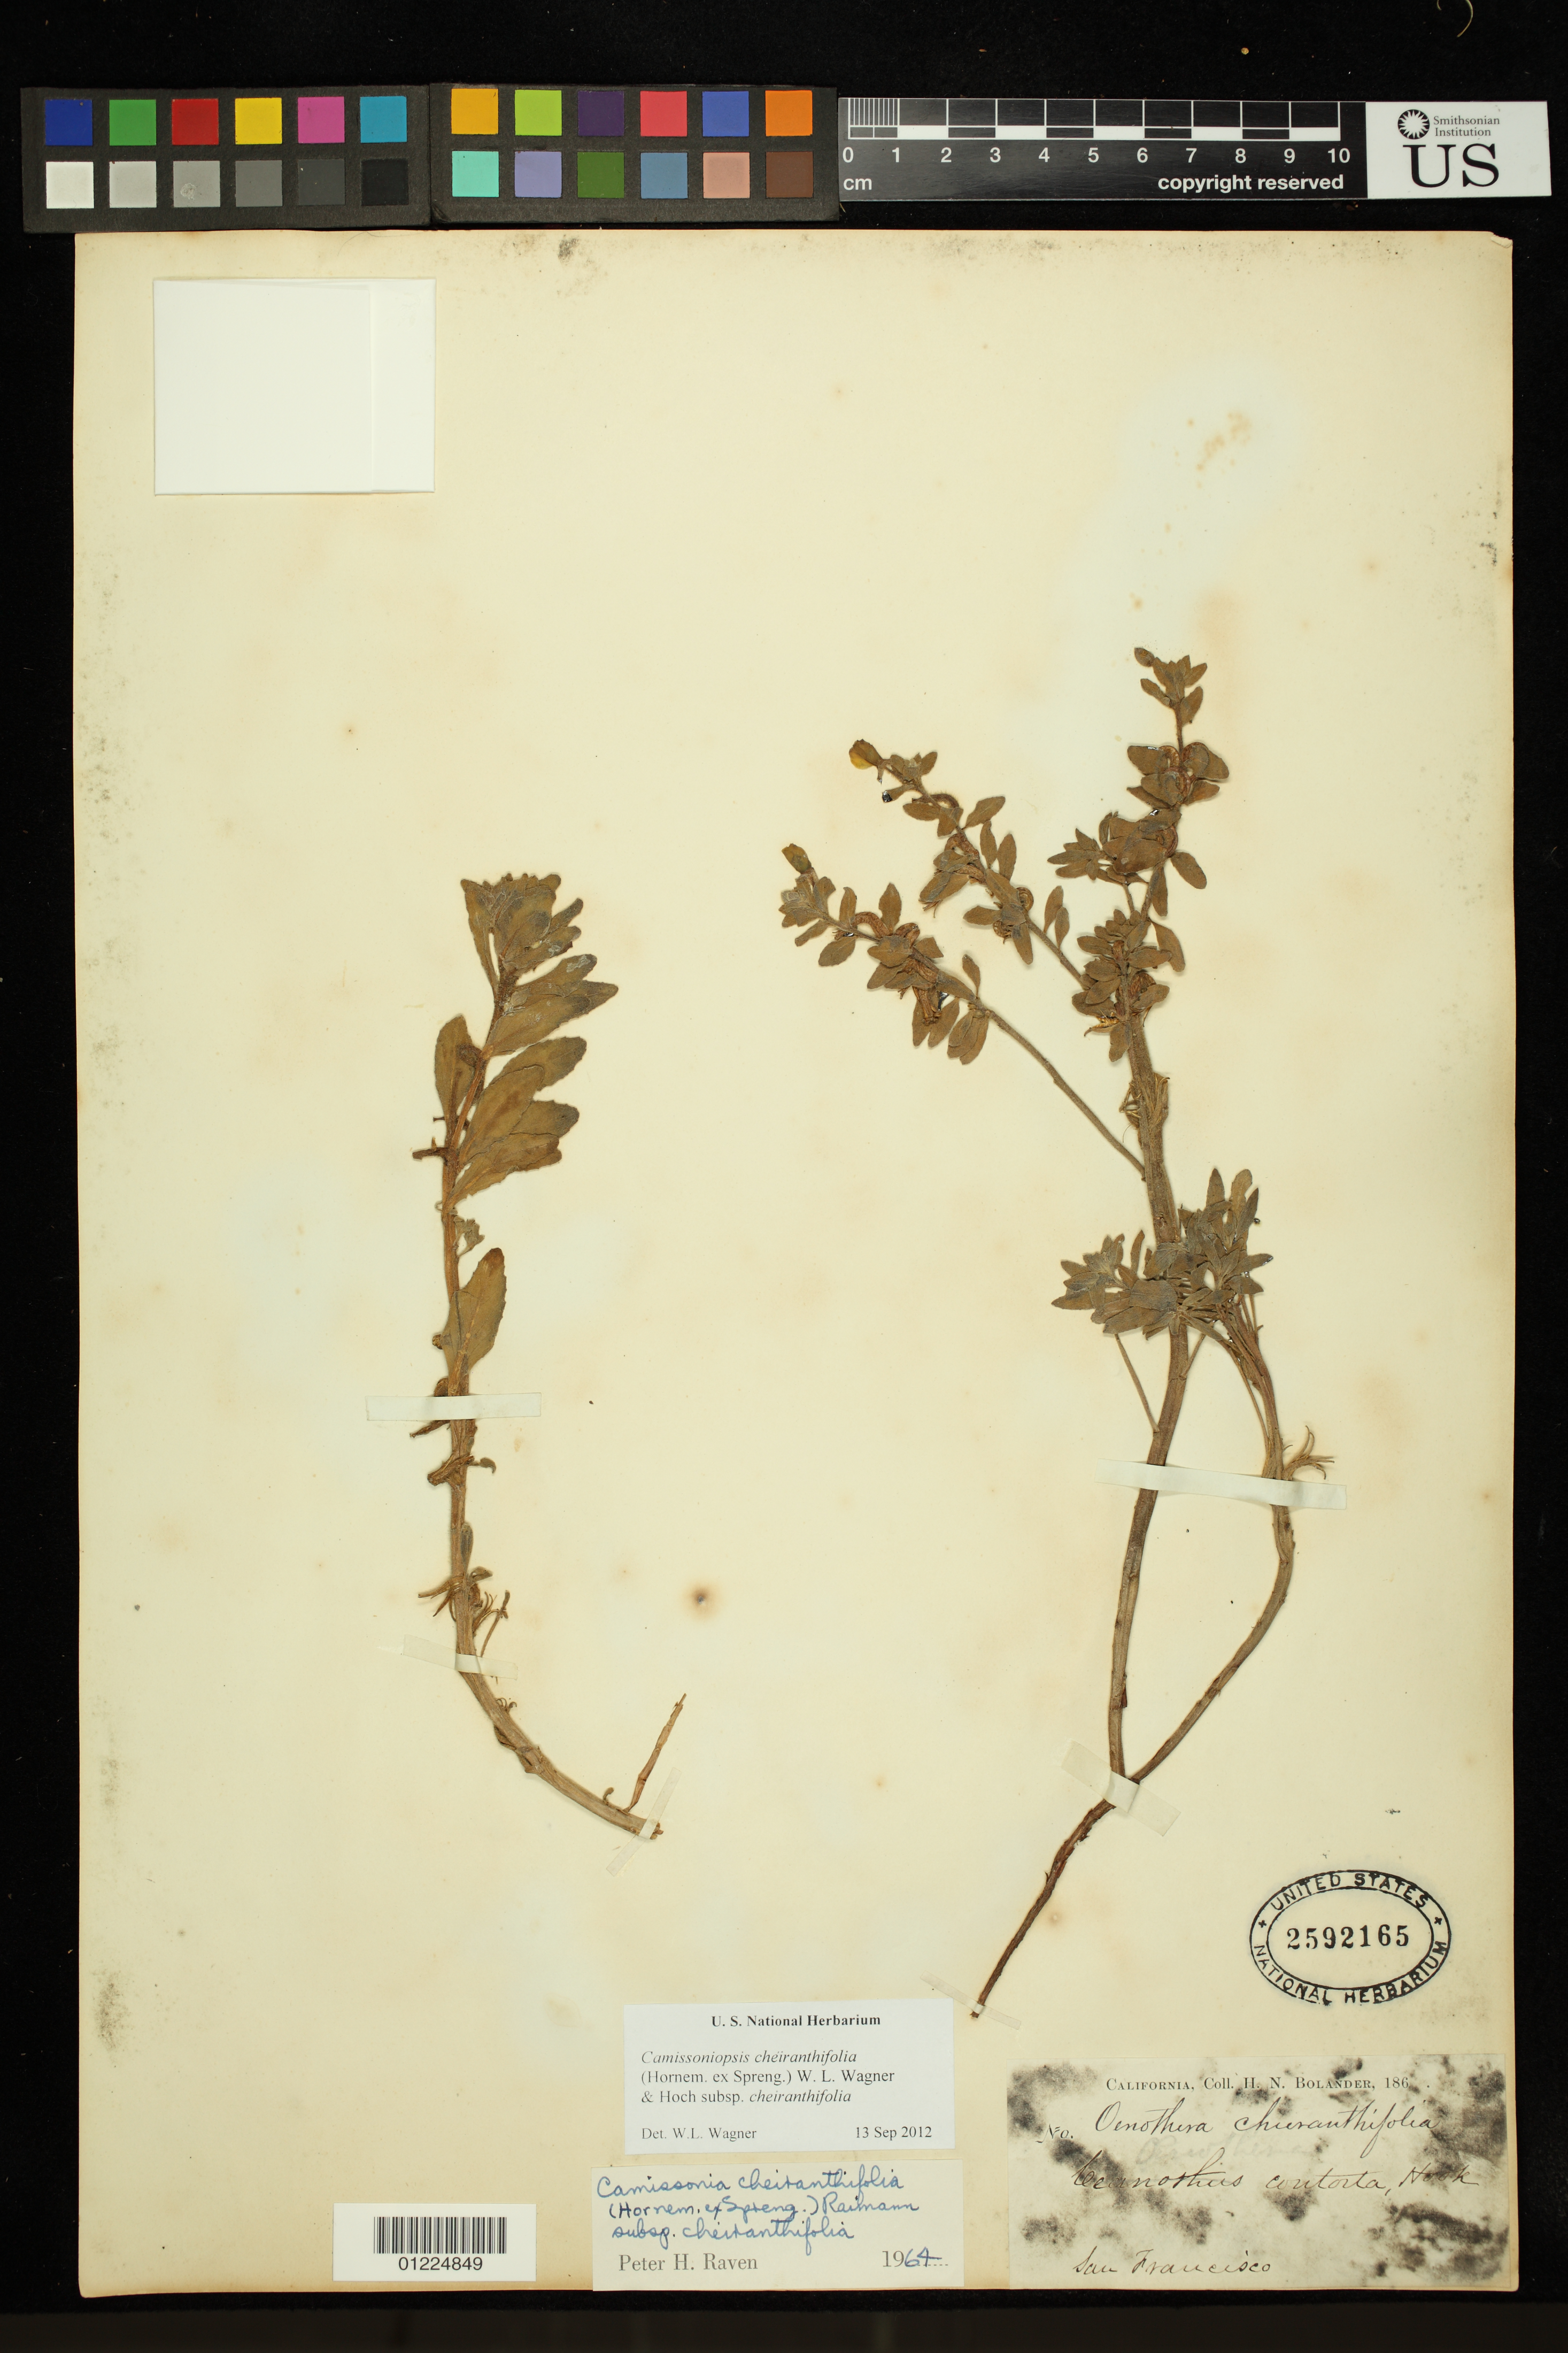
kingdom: Plantae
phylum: Tracheophyta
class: Magnoliopsida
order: Myrtales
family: Onagraceae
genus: Camissoniopsis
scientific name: Camissoniopsis cheiranthifolia subsp. cheiranthifolia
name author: (Hornem. ex Spreng.) W.L. Wagner & Hoch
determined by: Wagner, W. L., (BOT), Smithsonian Institution - National Museum of Natural History (UNITED STATES)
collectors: H. Bolander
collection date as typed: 1866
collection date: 1866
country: United States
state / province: California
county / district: San Francisco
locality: San Francisco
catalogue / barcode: US 2592165